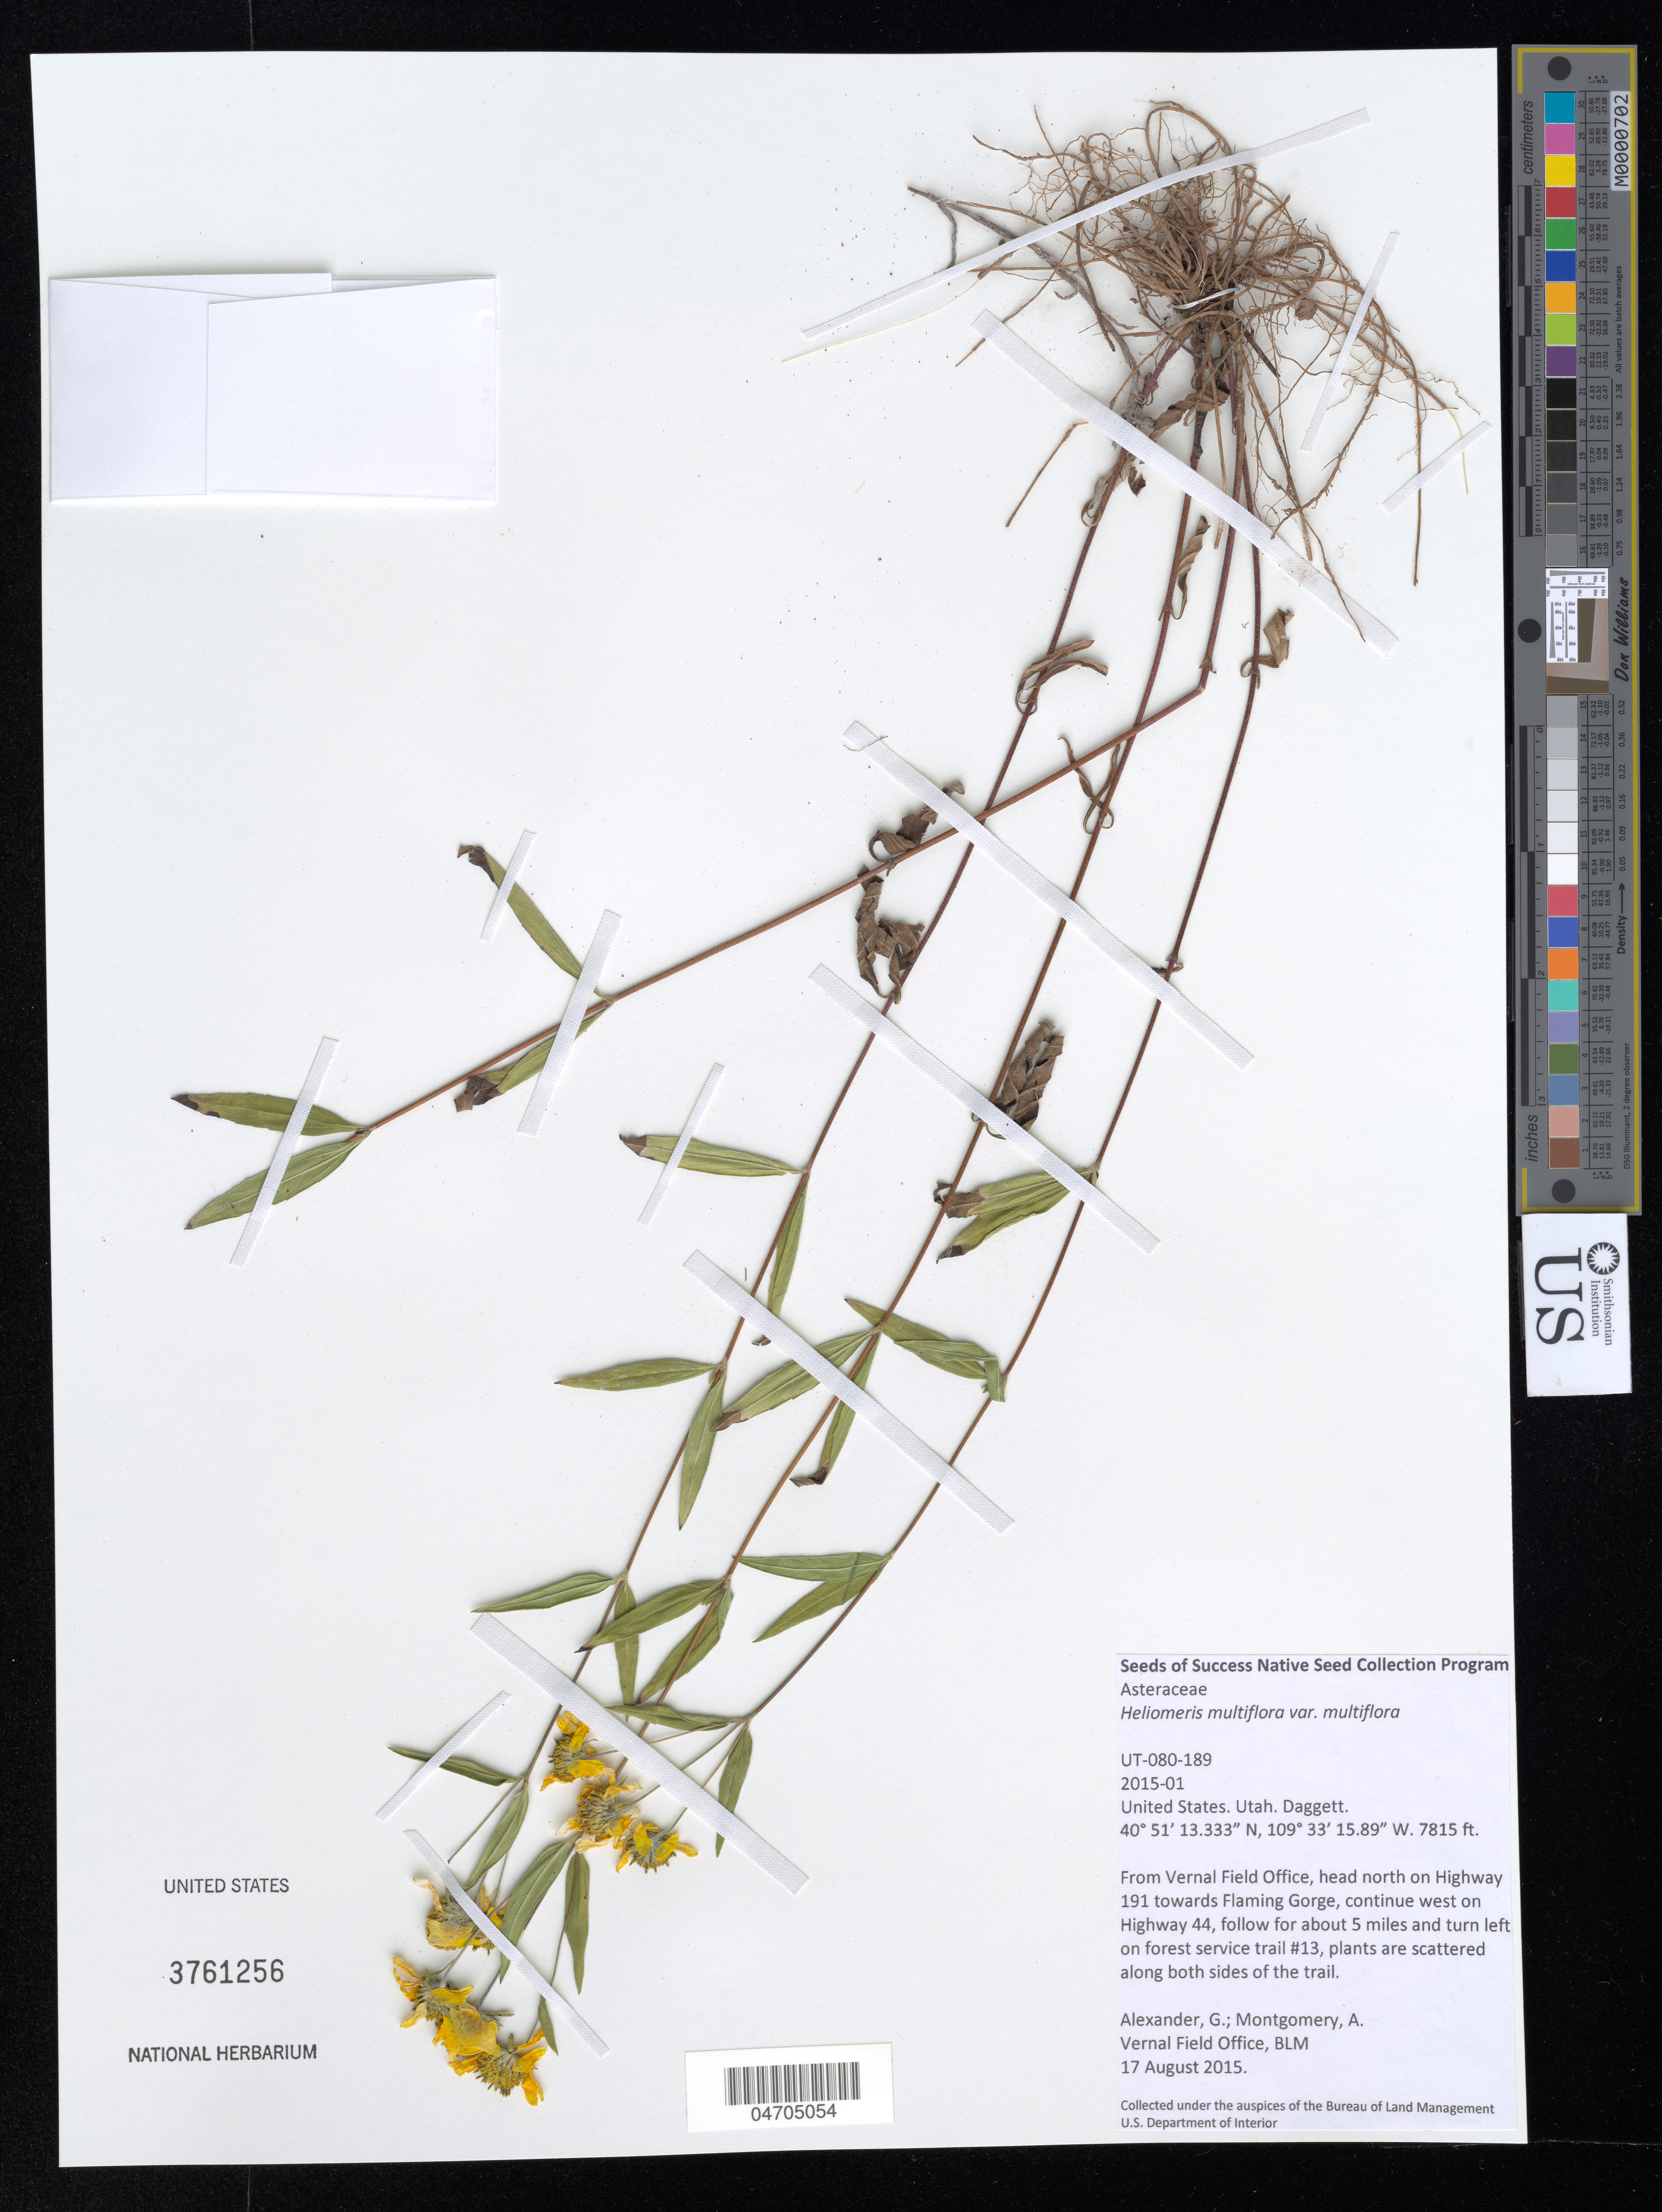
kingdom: Plantae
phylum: Tracheophyta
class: Magnoliopsida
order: Asterales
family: Asteraceae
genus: Heliomeris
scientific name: Heliomeris multiflora var. multiflora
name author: Nutt.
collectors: G. Alexander & A. Montgomery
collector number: UT-080-189/2015-01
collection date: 2015-08-17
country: United States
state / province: Utah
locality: Daggett. From Vernal Field Office, head north on Highway 191 towards Flaming Gorge, continue west on Highway 44, follow for about 5 miles and turn left on forest service trail #13, plants are scattered along both sides of the trail.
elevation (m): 2382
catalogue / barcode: US 3761256